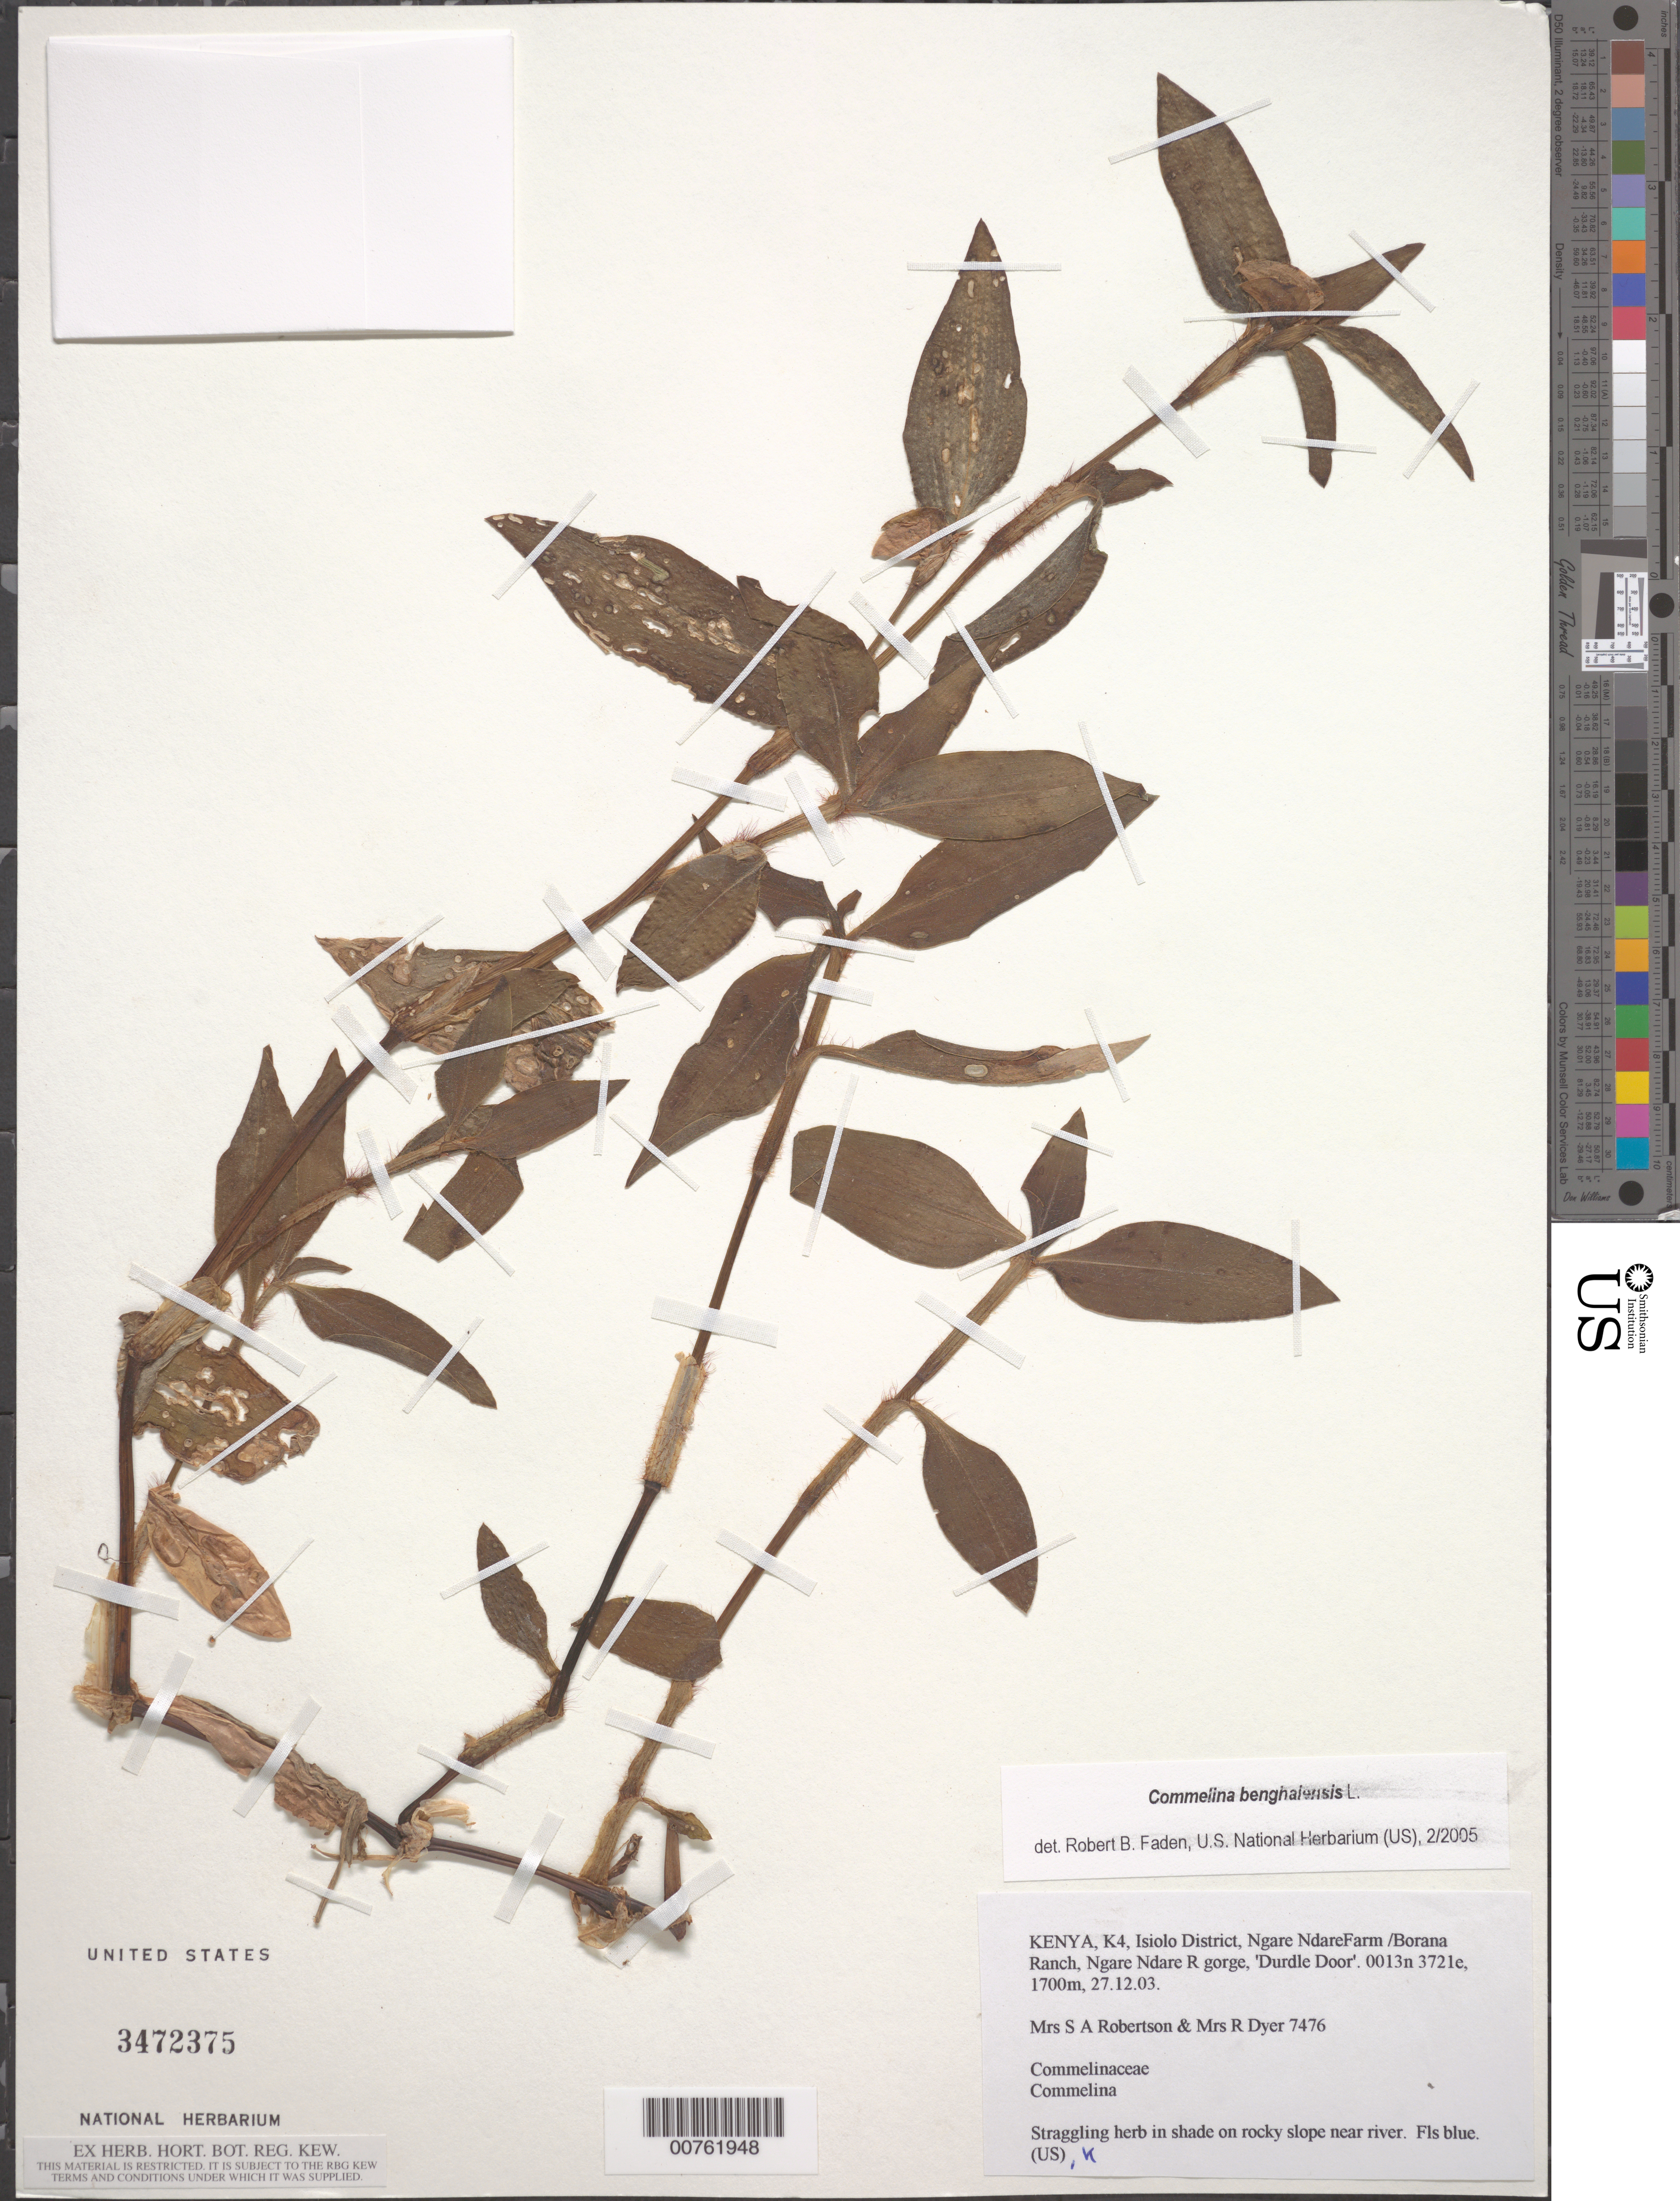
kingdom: Plantae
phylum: Tracheophyta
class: Liliopsida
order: Commelinales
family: Commelinaceae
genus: Commelina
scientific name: Commelina benghalensis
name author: L.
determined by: Faden, Robert B., (US), Smithsonian Institution - National Museum of Natural History (UNITED STATES)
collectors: S. A. Robertson et al.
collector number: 7476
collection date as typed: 27 Dec 2003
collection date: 2003-12-27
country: Kenya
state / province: Isiolo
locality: K4 Ngare NdareFarm /Borana Ranch, Ngare Ndare R gorge,l 'Durdle Door'.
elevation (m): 1700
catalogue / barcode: US 3472375